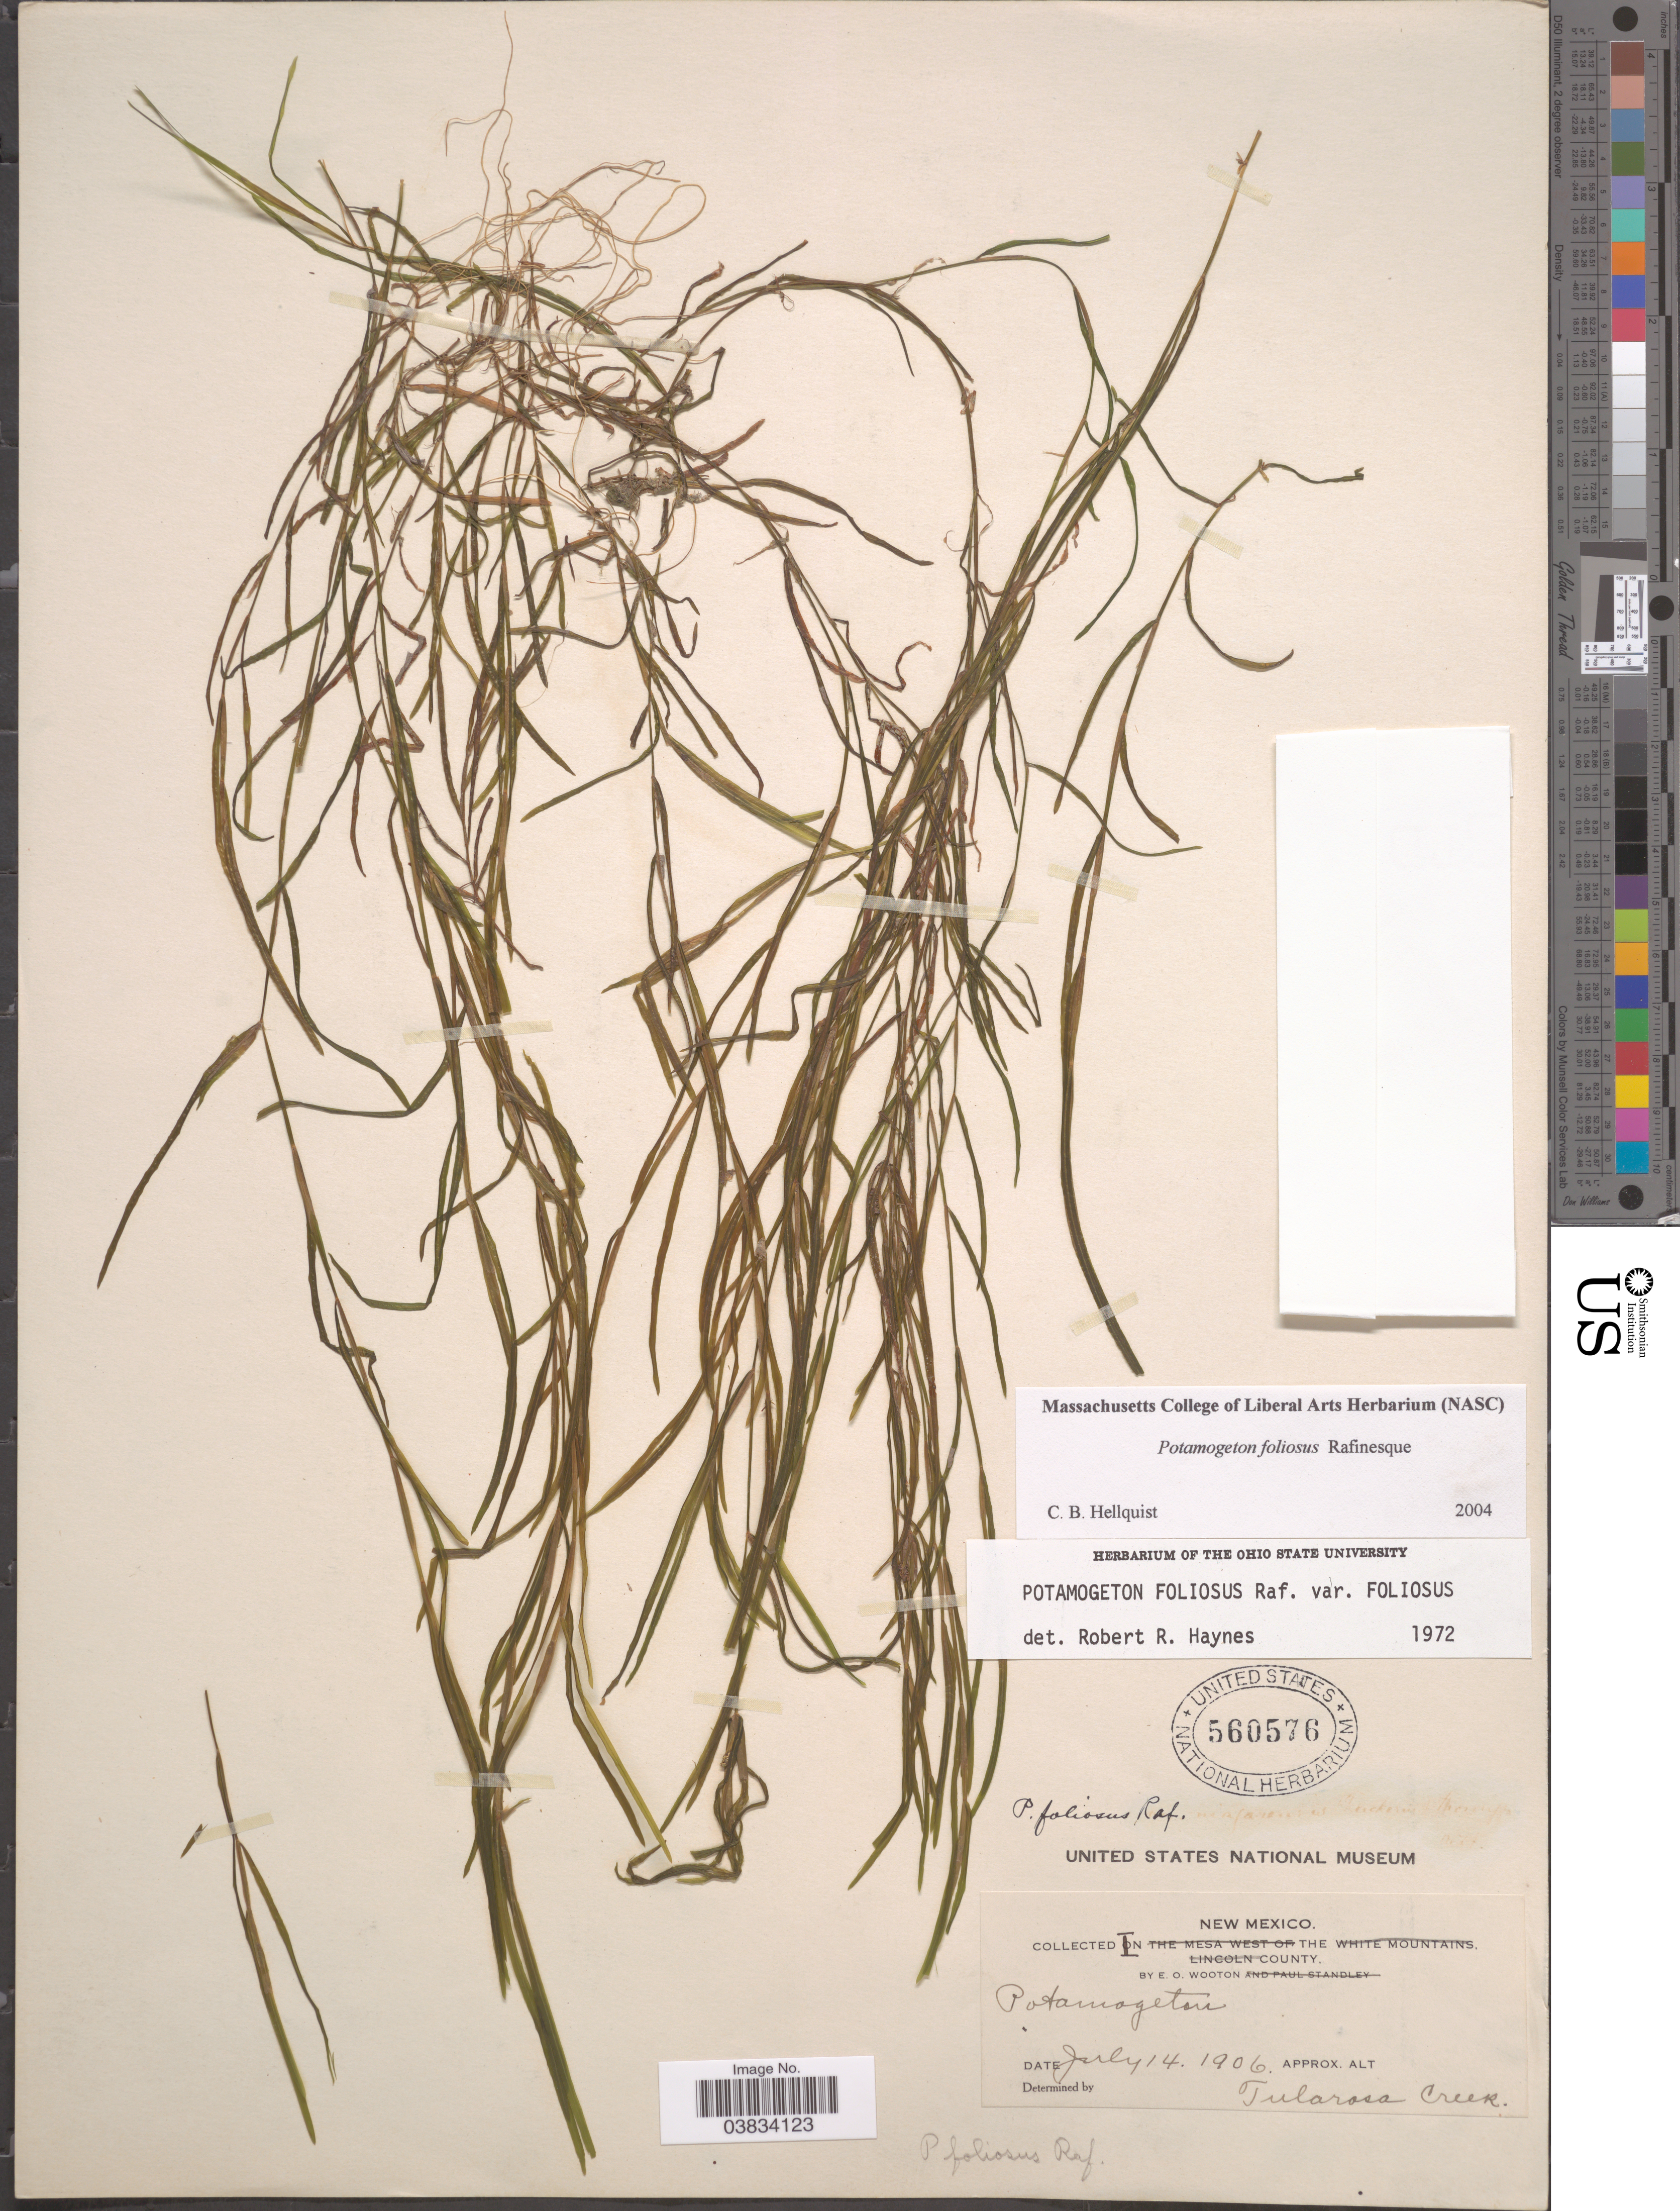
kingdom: Plantae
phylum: Tracheophyta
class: Liliopsida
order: Alismatales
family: Potamogetonaceae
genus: Potamogeton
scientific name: Potamogeton foliosus var. foliosus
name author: Raf.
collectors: E. O. Wooton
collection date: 1906-07-14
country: United States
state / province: New Mexico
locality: Tularosa Creek.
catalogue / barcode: US 560576